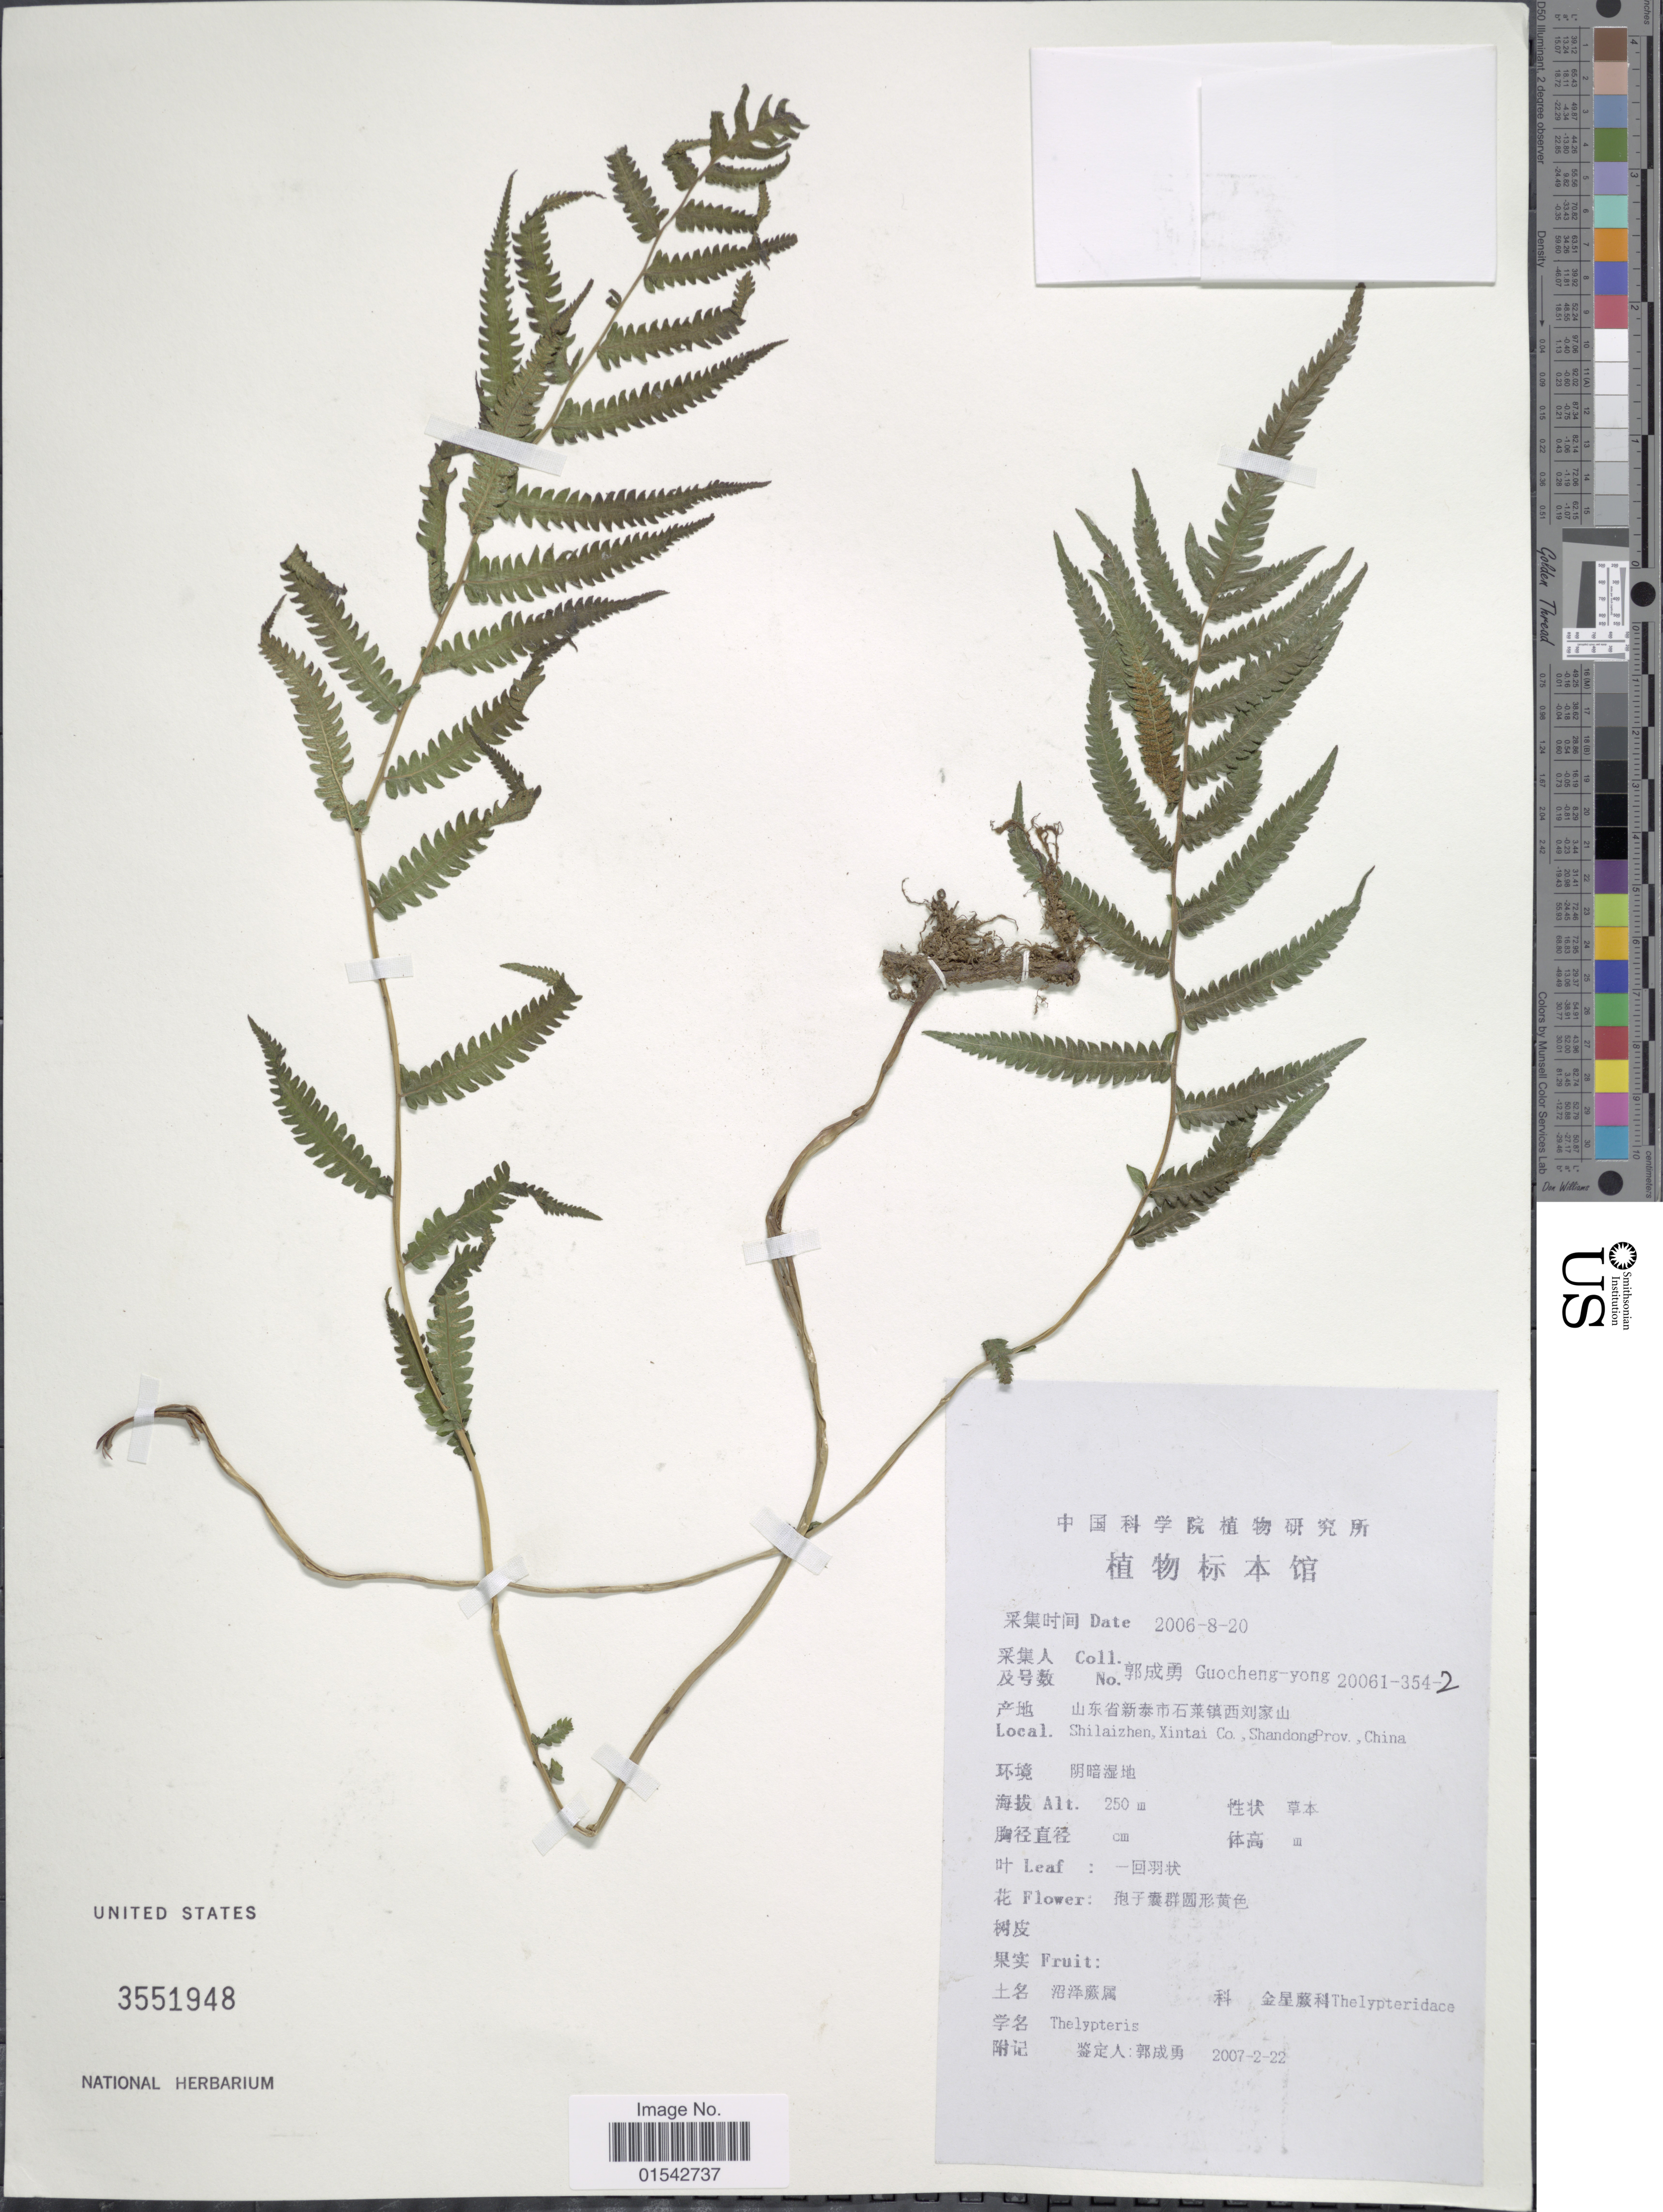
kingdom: Plantae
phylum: Tracheophyta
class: Polypodiopsida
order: Polypodiales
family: Thelypteridaceae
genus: Cyclosorus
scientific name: Cyclosorus sp.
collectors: Guo cheng-yong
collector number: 20061-354-2*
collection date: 2006-08-20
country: China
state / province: Shandong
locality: Shilaizhen, Xintai Co, Shandong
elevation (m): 250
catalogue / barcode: US 3551948